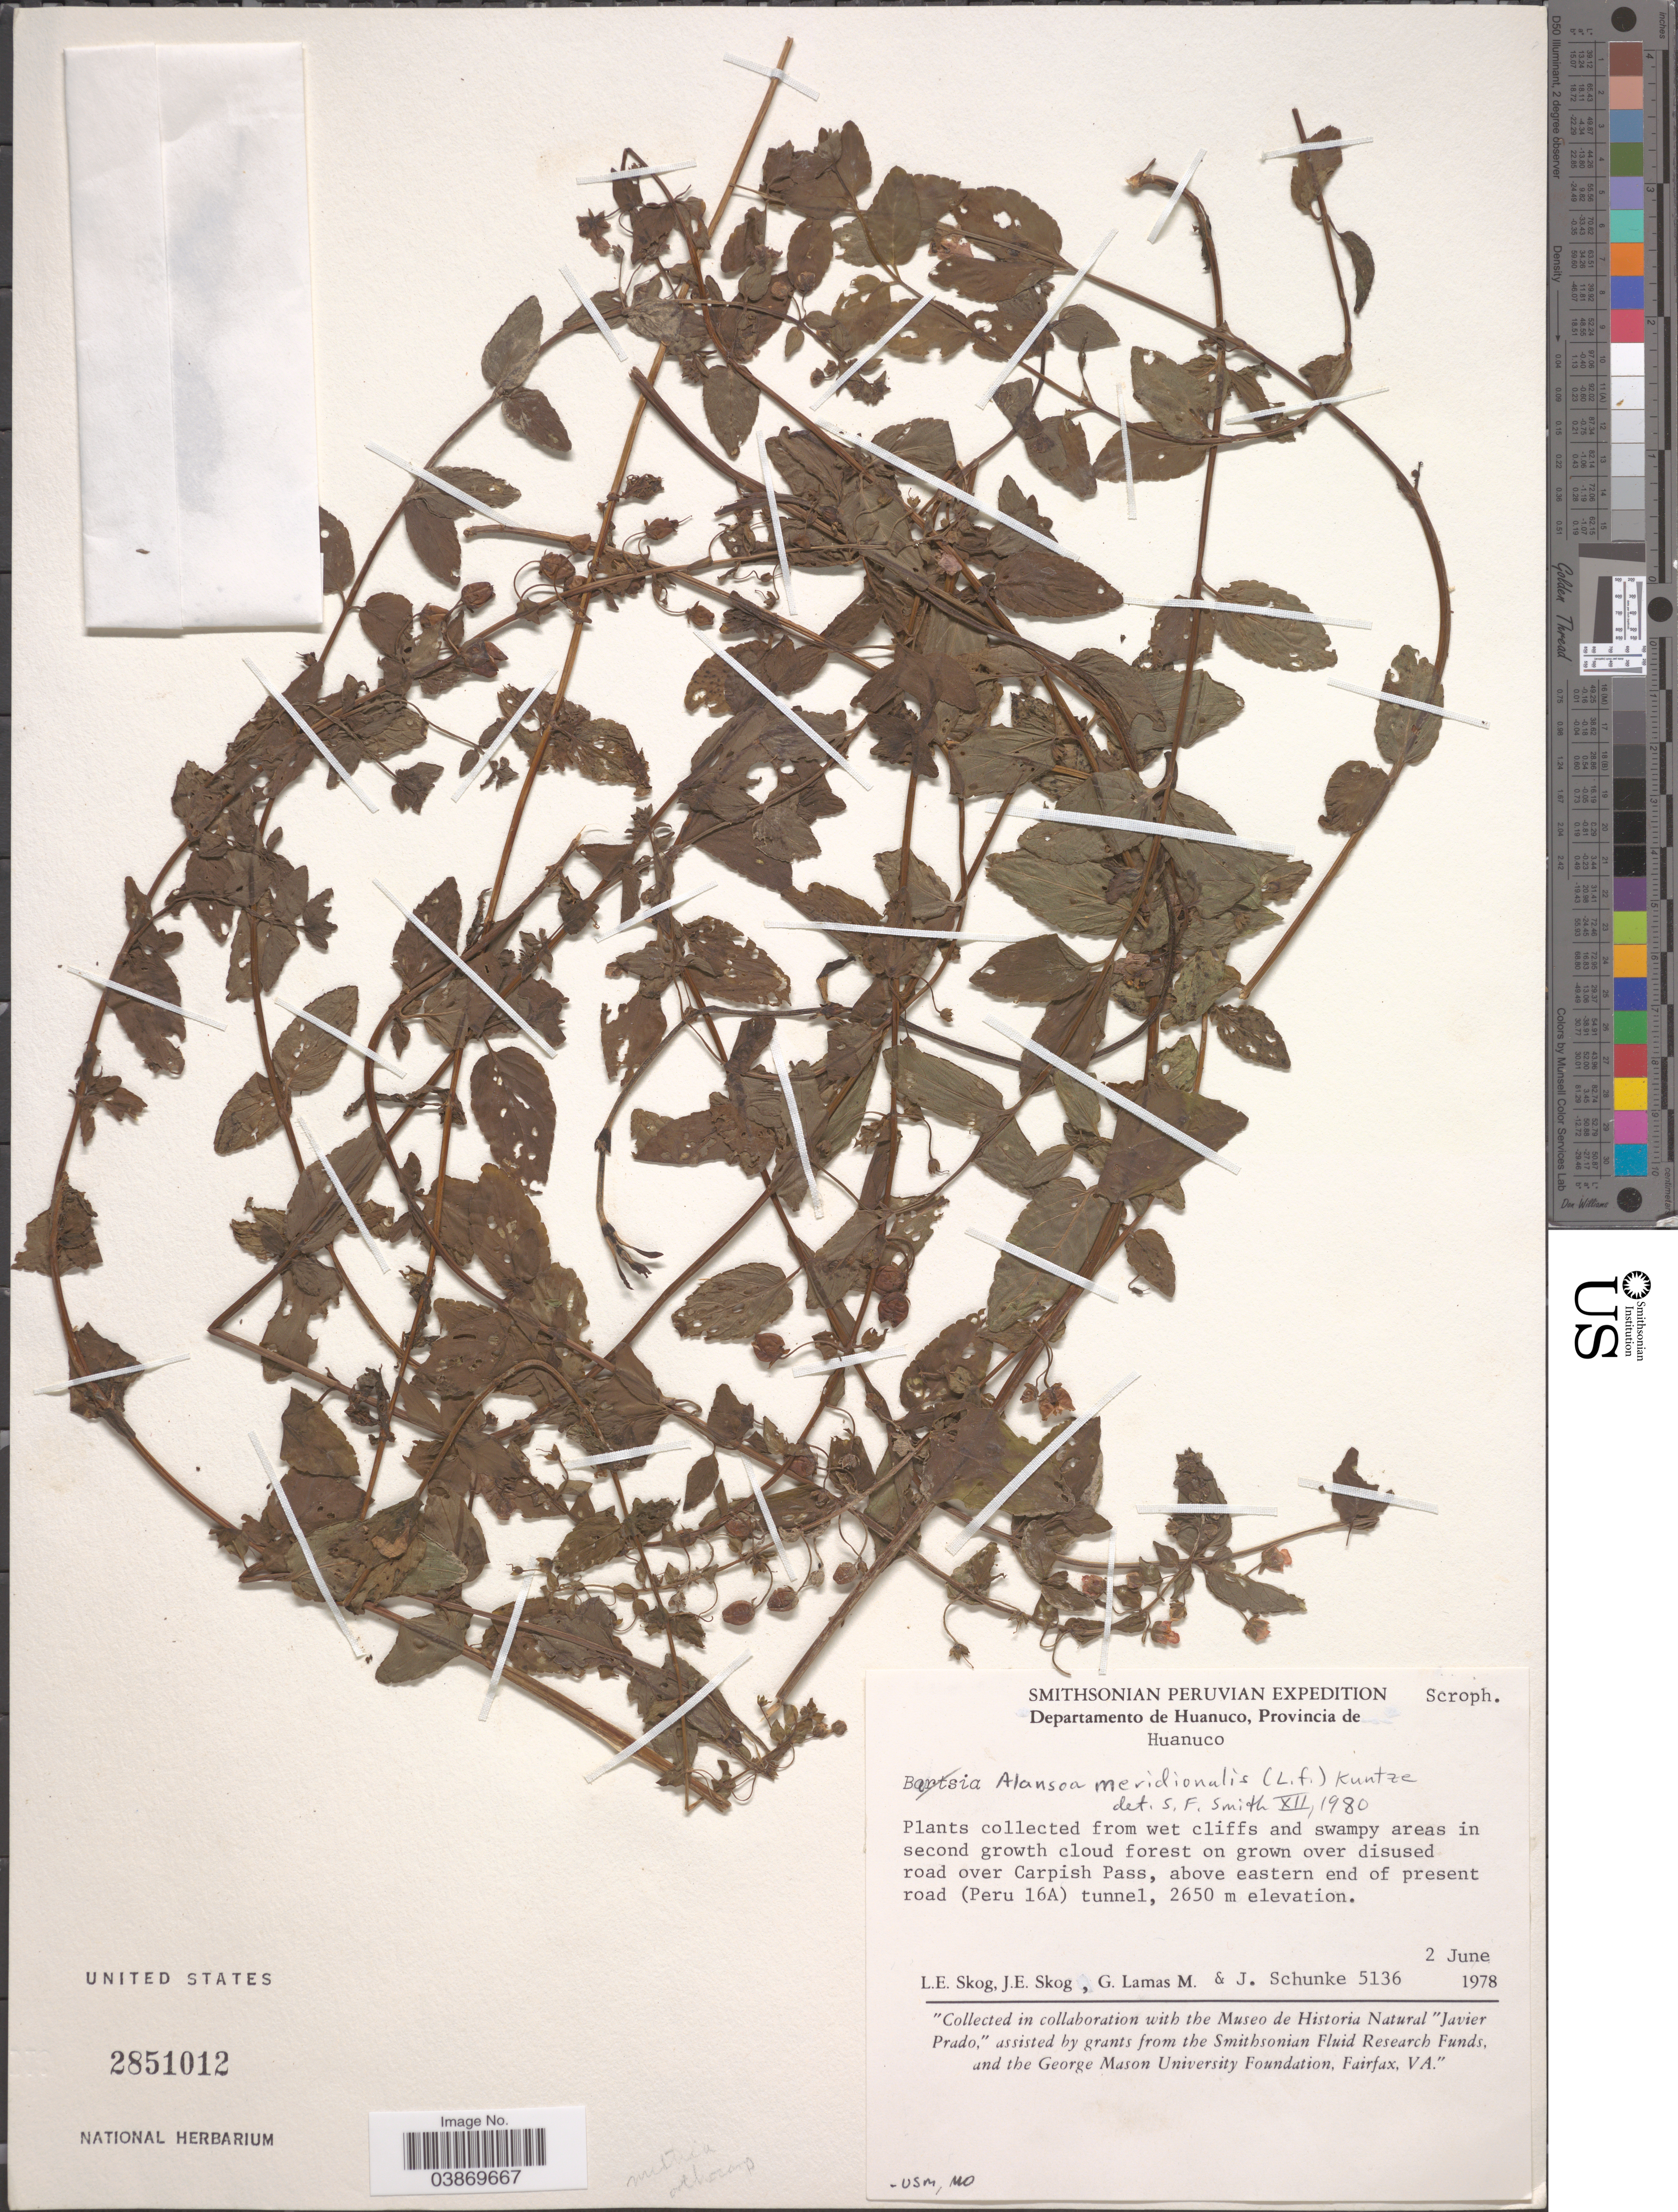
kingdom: Plantae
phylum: Tracheophyta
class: Magnoliopsida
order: Lamiales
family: Scrophulariaceae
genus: Alonsoa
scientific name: Alonsoa meridionalis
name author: (L. f.) Kuntze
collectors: L. E. Skog, J. E. Skog, G. Lamas M. & J. Schunke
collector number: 5136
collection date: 1978-06-02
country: Peru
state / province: Huánuco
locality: Departamento de Huanuco, Provincia de Huanuco. On grown over disused road over Carpish Pass, above eastern end of present road (Peru 16A) tunnel.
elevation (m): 2650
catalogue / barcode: US 2851012